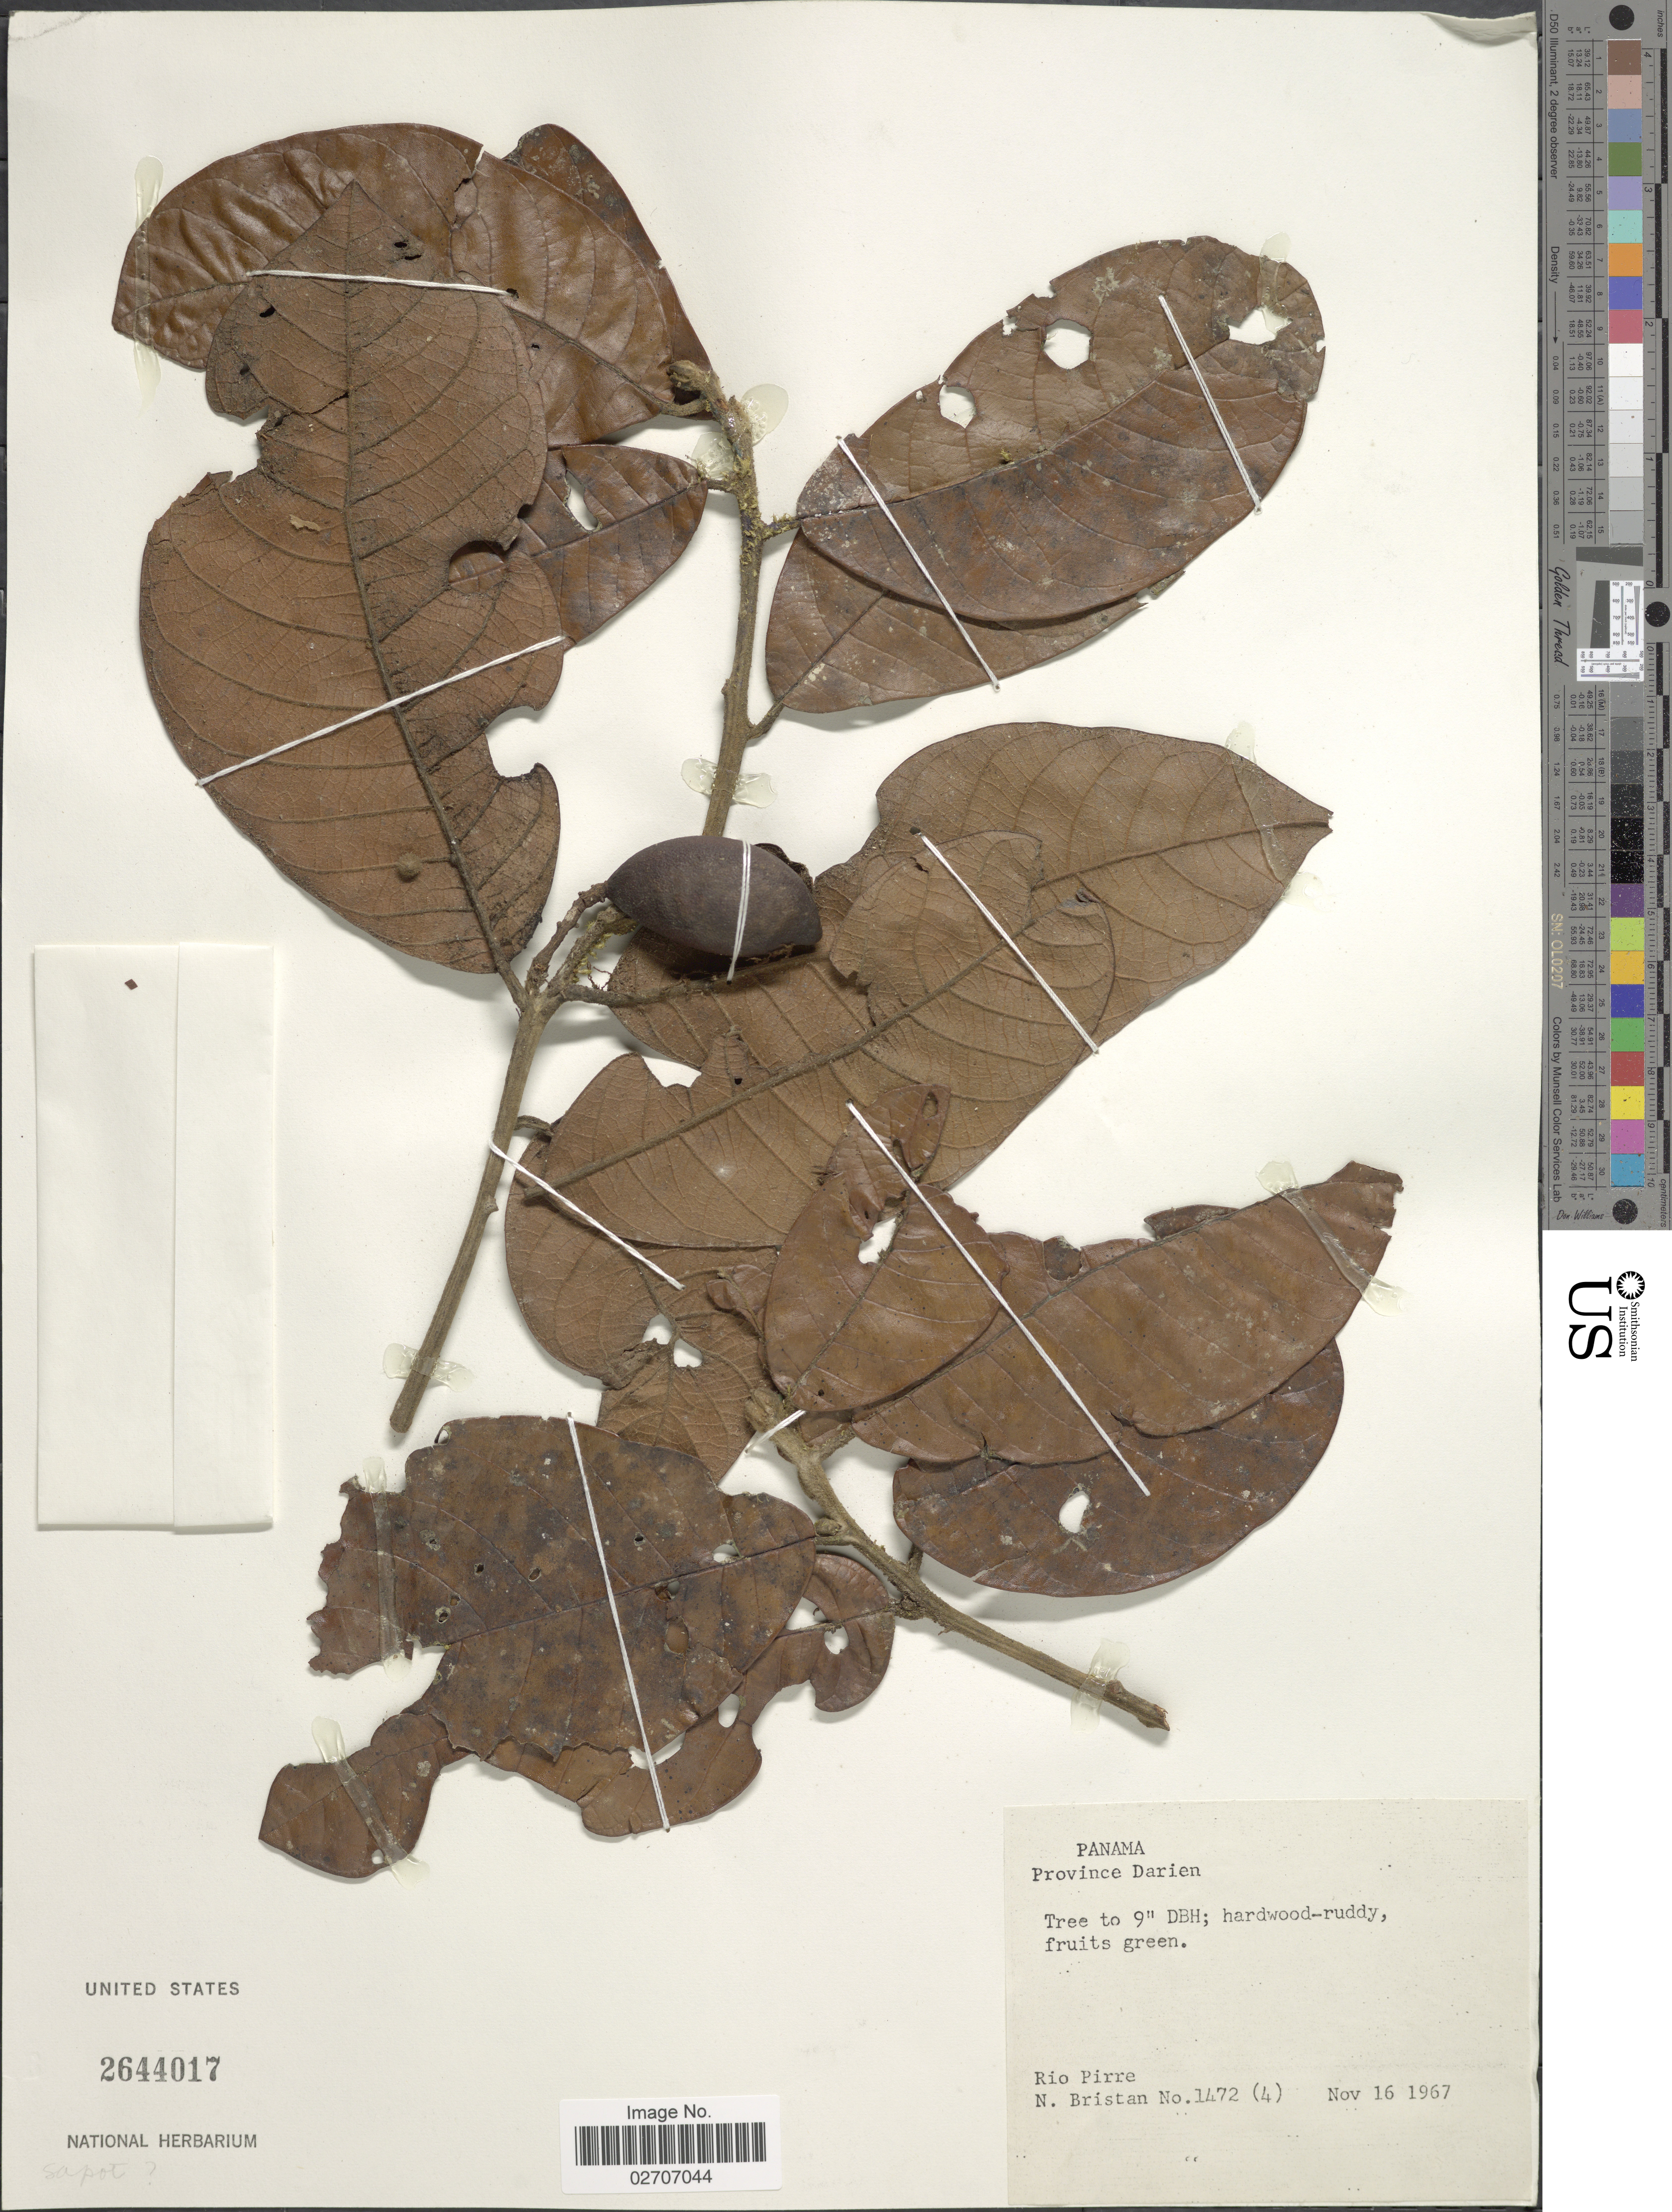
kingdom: Plantae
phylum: Tracheophyta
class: Magnoliopsida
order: Ericales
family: Sapotaceae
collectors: N. Bristan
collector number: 1472 (4)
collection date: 1967-11-16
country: Panama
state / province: Darién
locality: Rio Pirre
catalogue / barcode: US 2644017